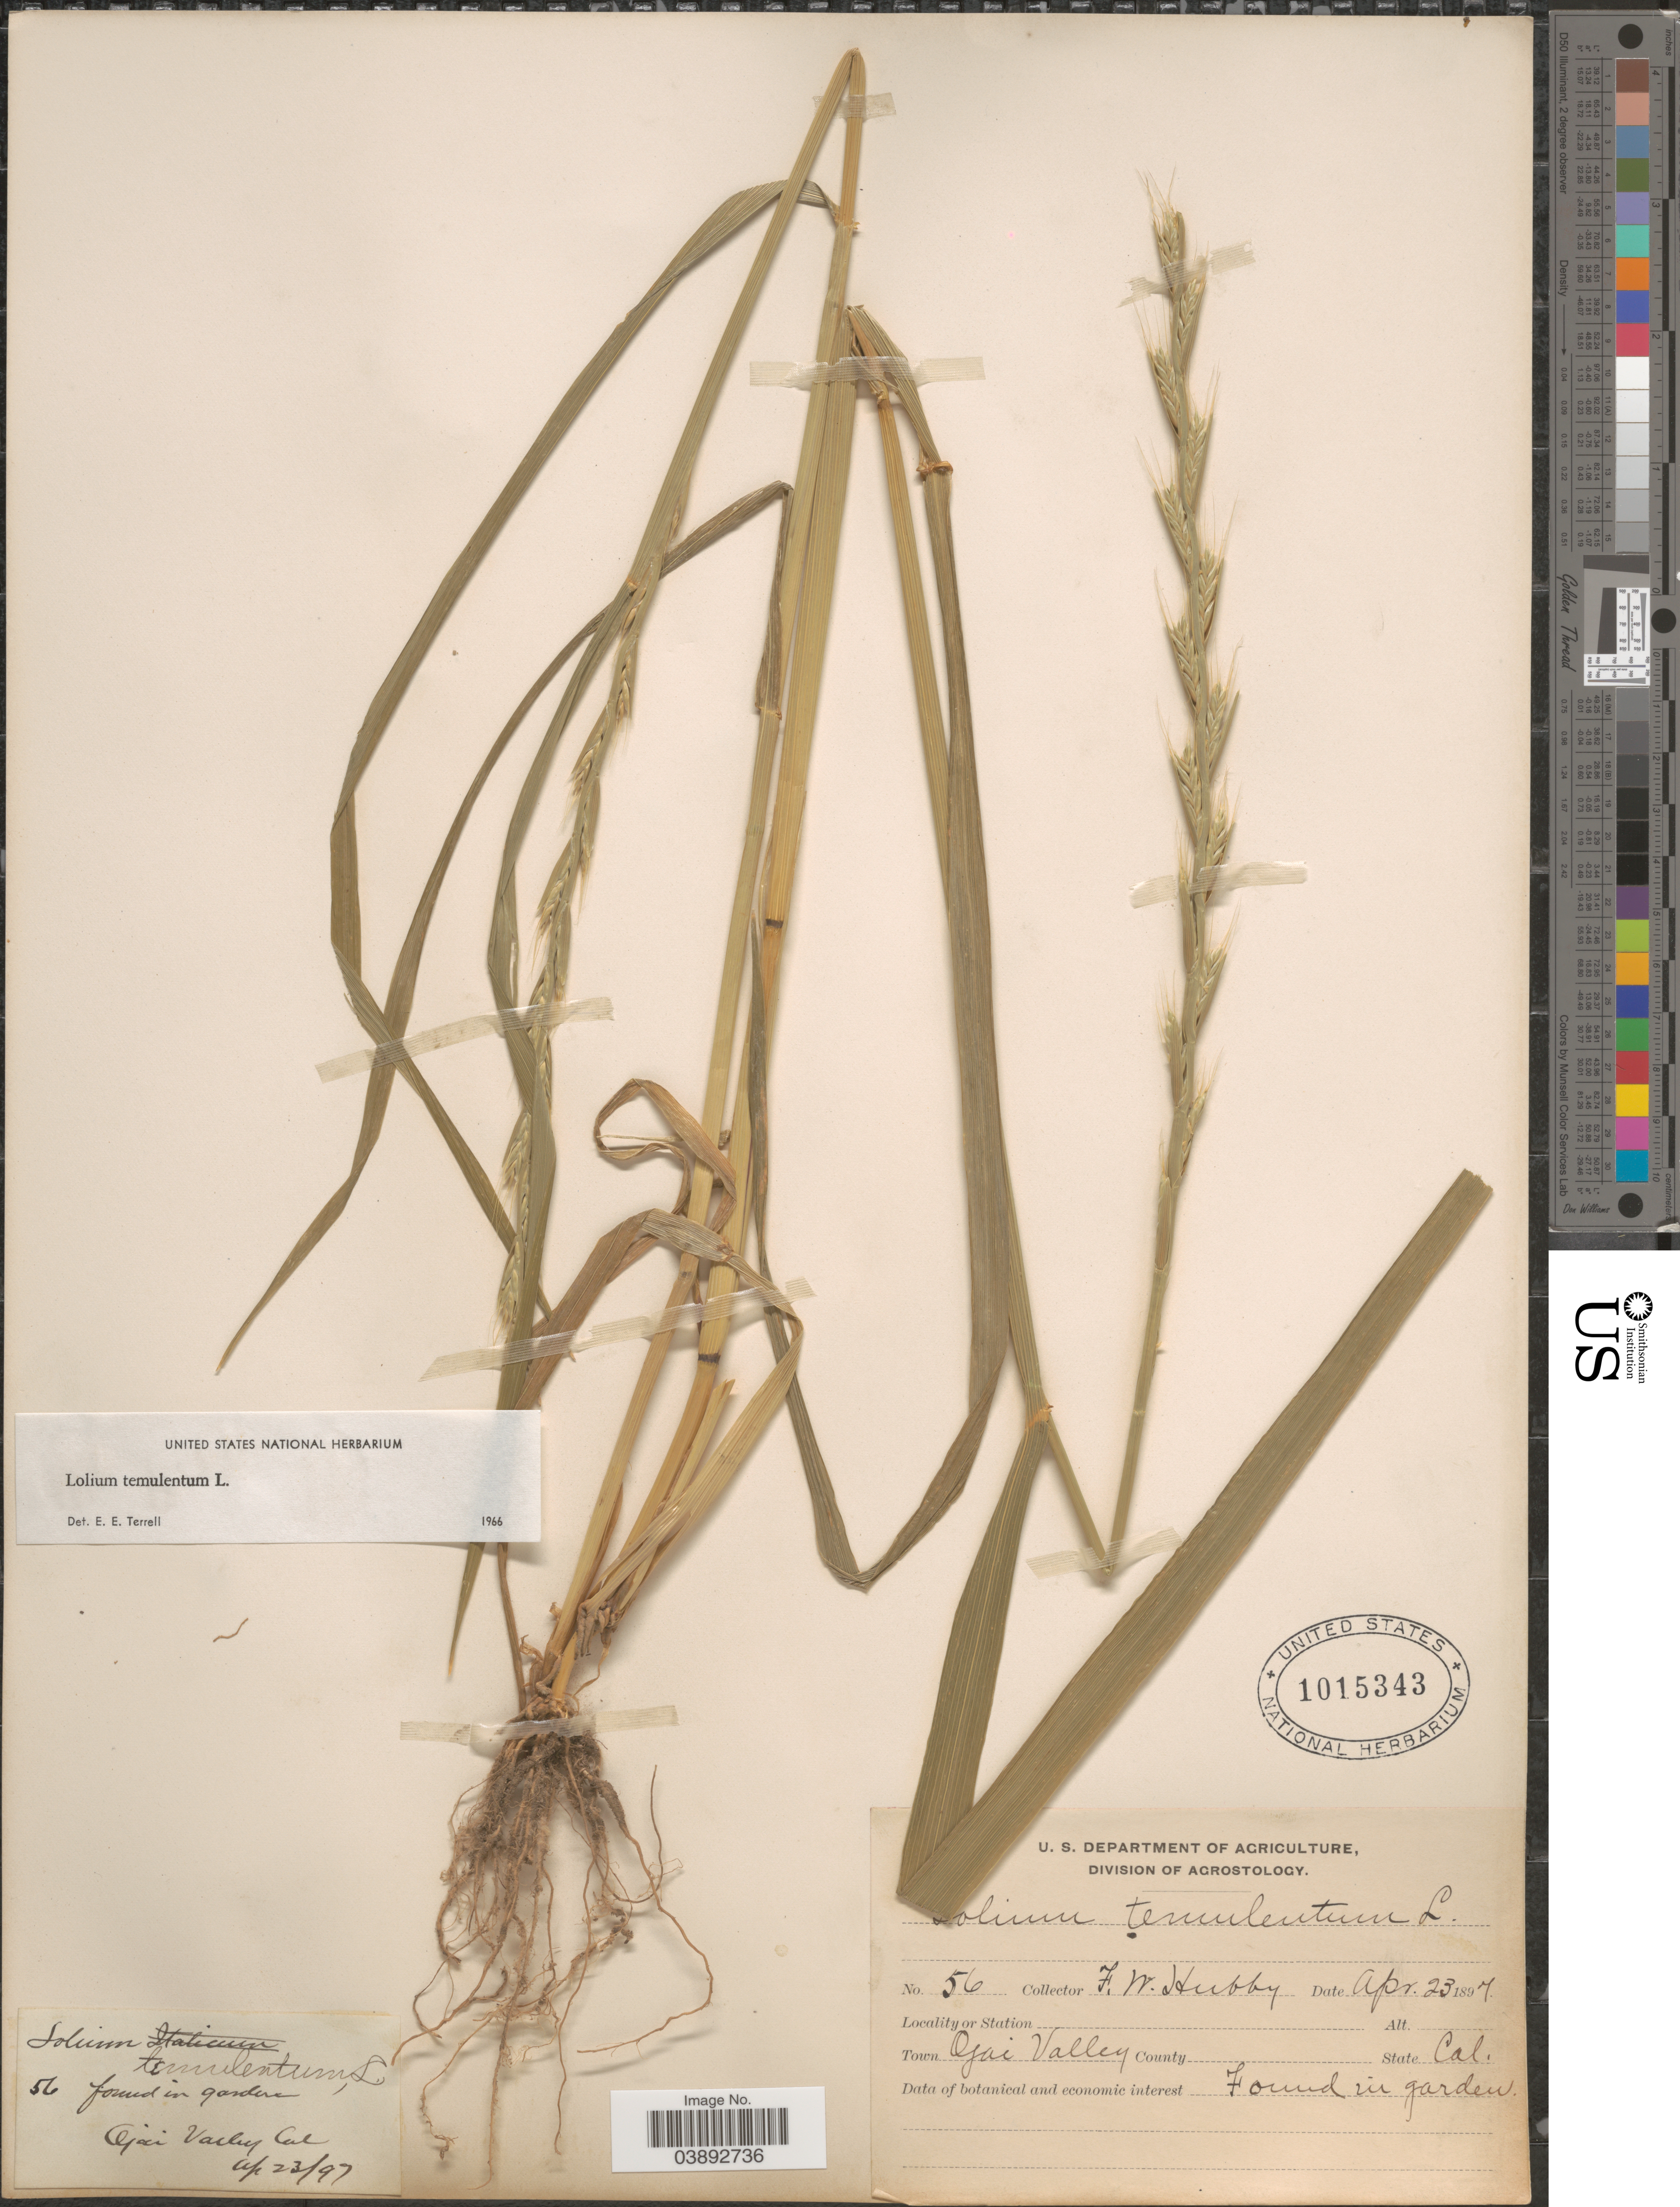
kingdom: Plantae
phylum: Tracheophyta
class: Liliopsida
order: Poales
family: Poaceae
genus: Lolium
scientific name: Lolium temulentum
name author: L.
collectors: F. Hubby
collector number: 56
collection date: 1897-04-23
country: United States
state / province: California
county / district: Ventura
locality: Town Ojai Valley.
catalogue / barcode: US 1015343